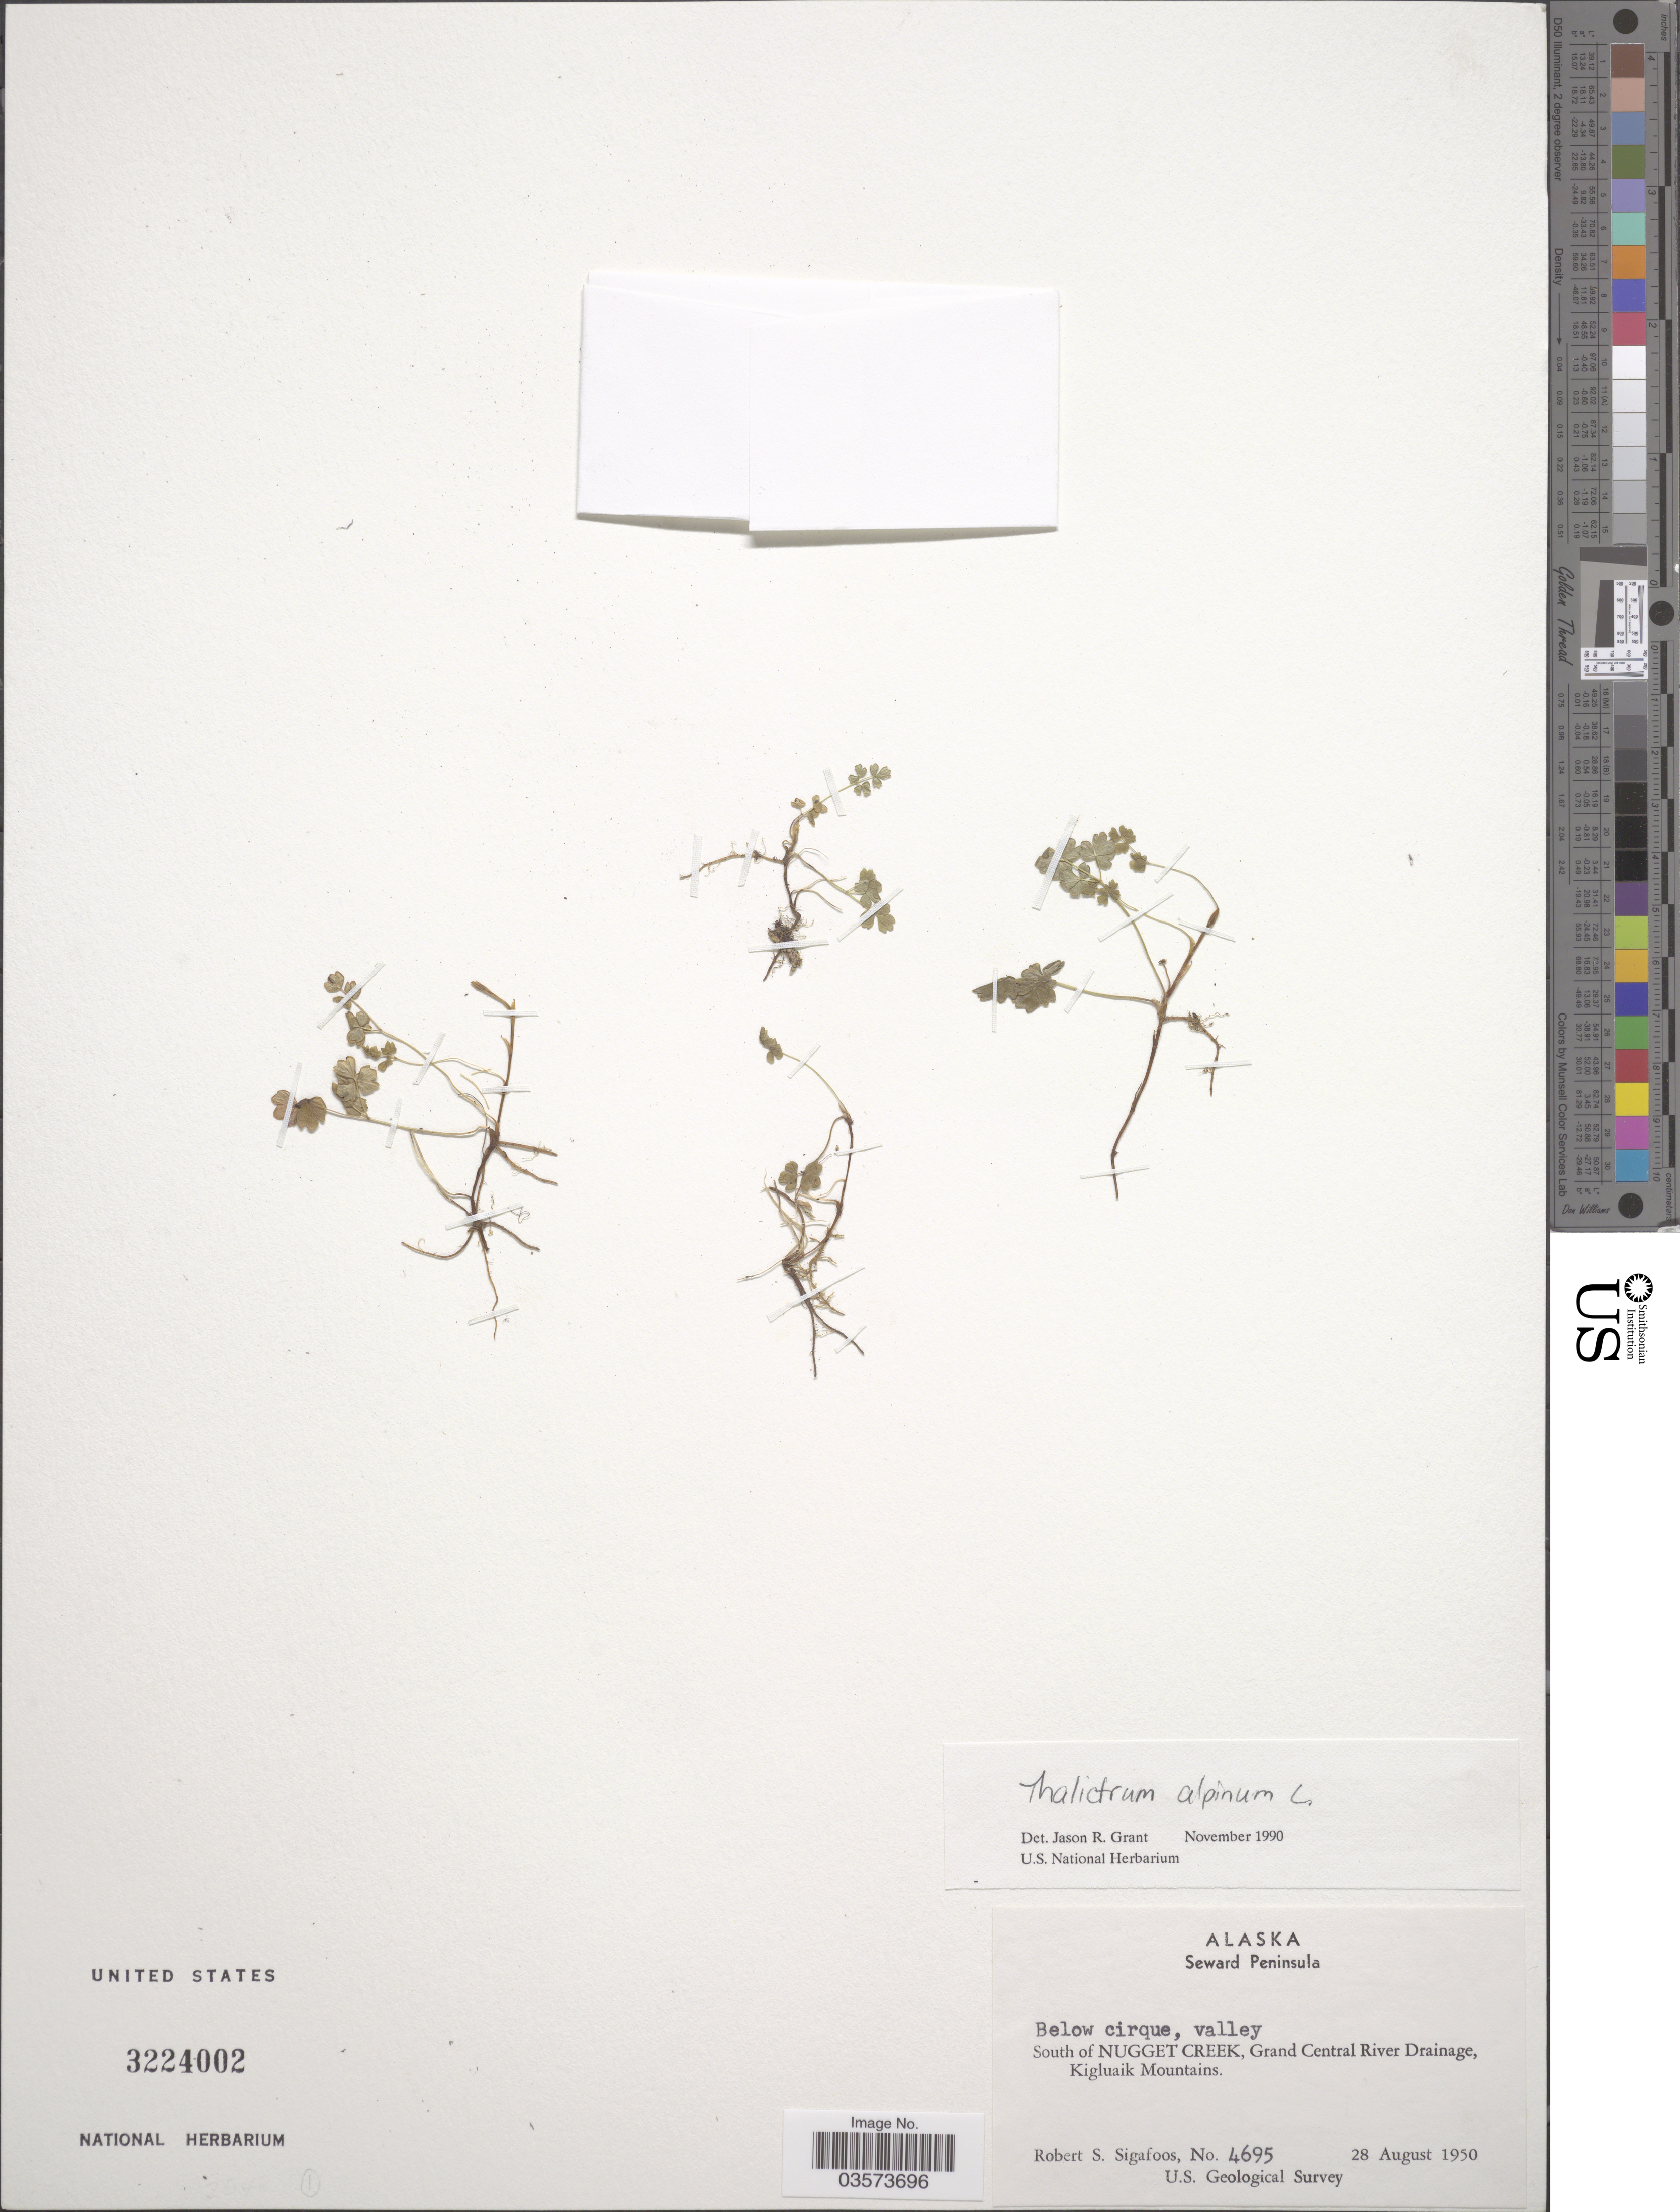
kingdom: Plantae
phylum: Tracheophyta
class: Magnoliopsida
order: Ranunculales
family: Ranunculaceae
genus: Thalictrum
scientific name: Thalictrum alpinum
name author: L.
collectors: R. Sigafoos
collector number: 4695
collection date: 1950-08-28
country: United States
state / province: Alaska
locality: Below cirque, valley. South of Nugget Creek, Grand Central River Drainage, Kigluaik Mountains.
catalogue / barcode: US 3224002